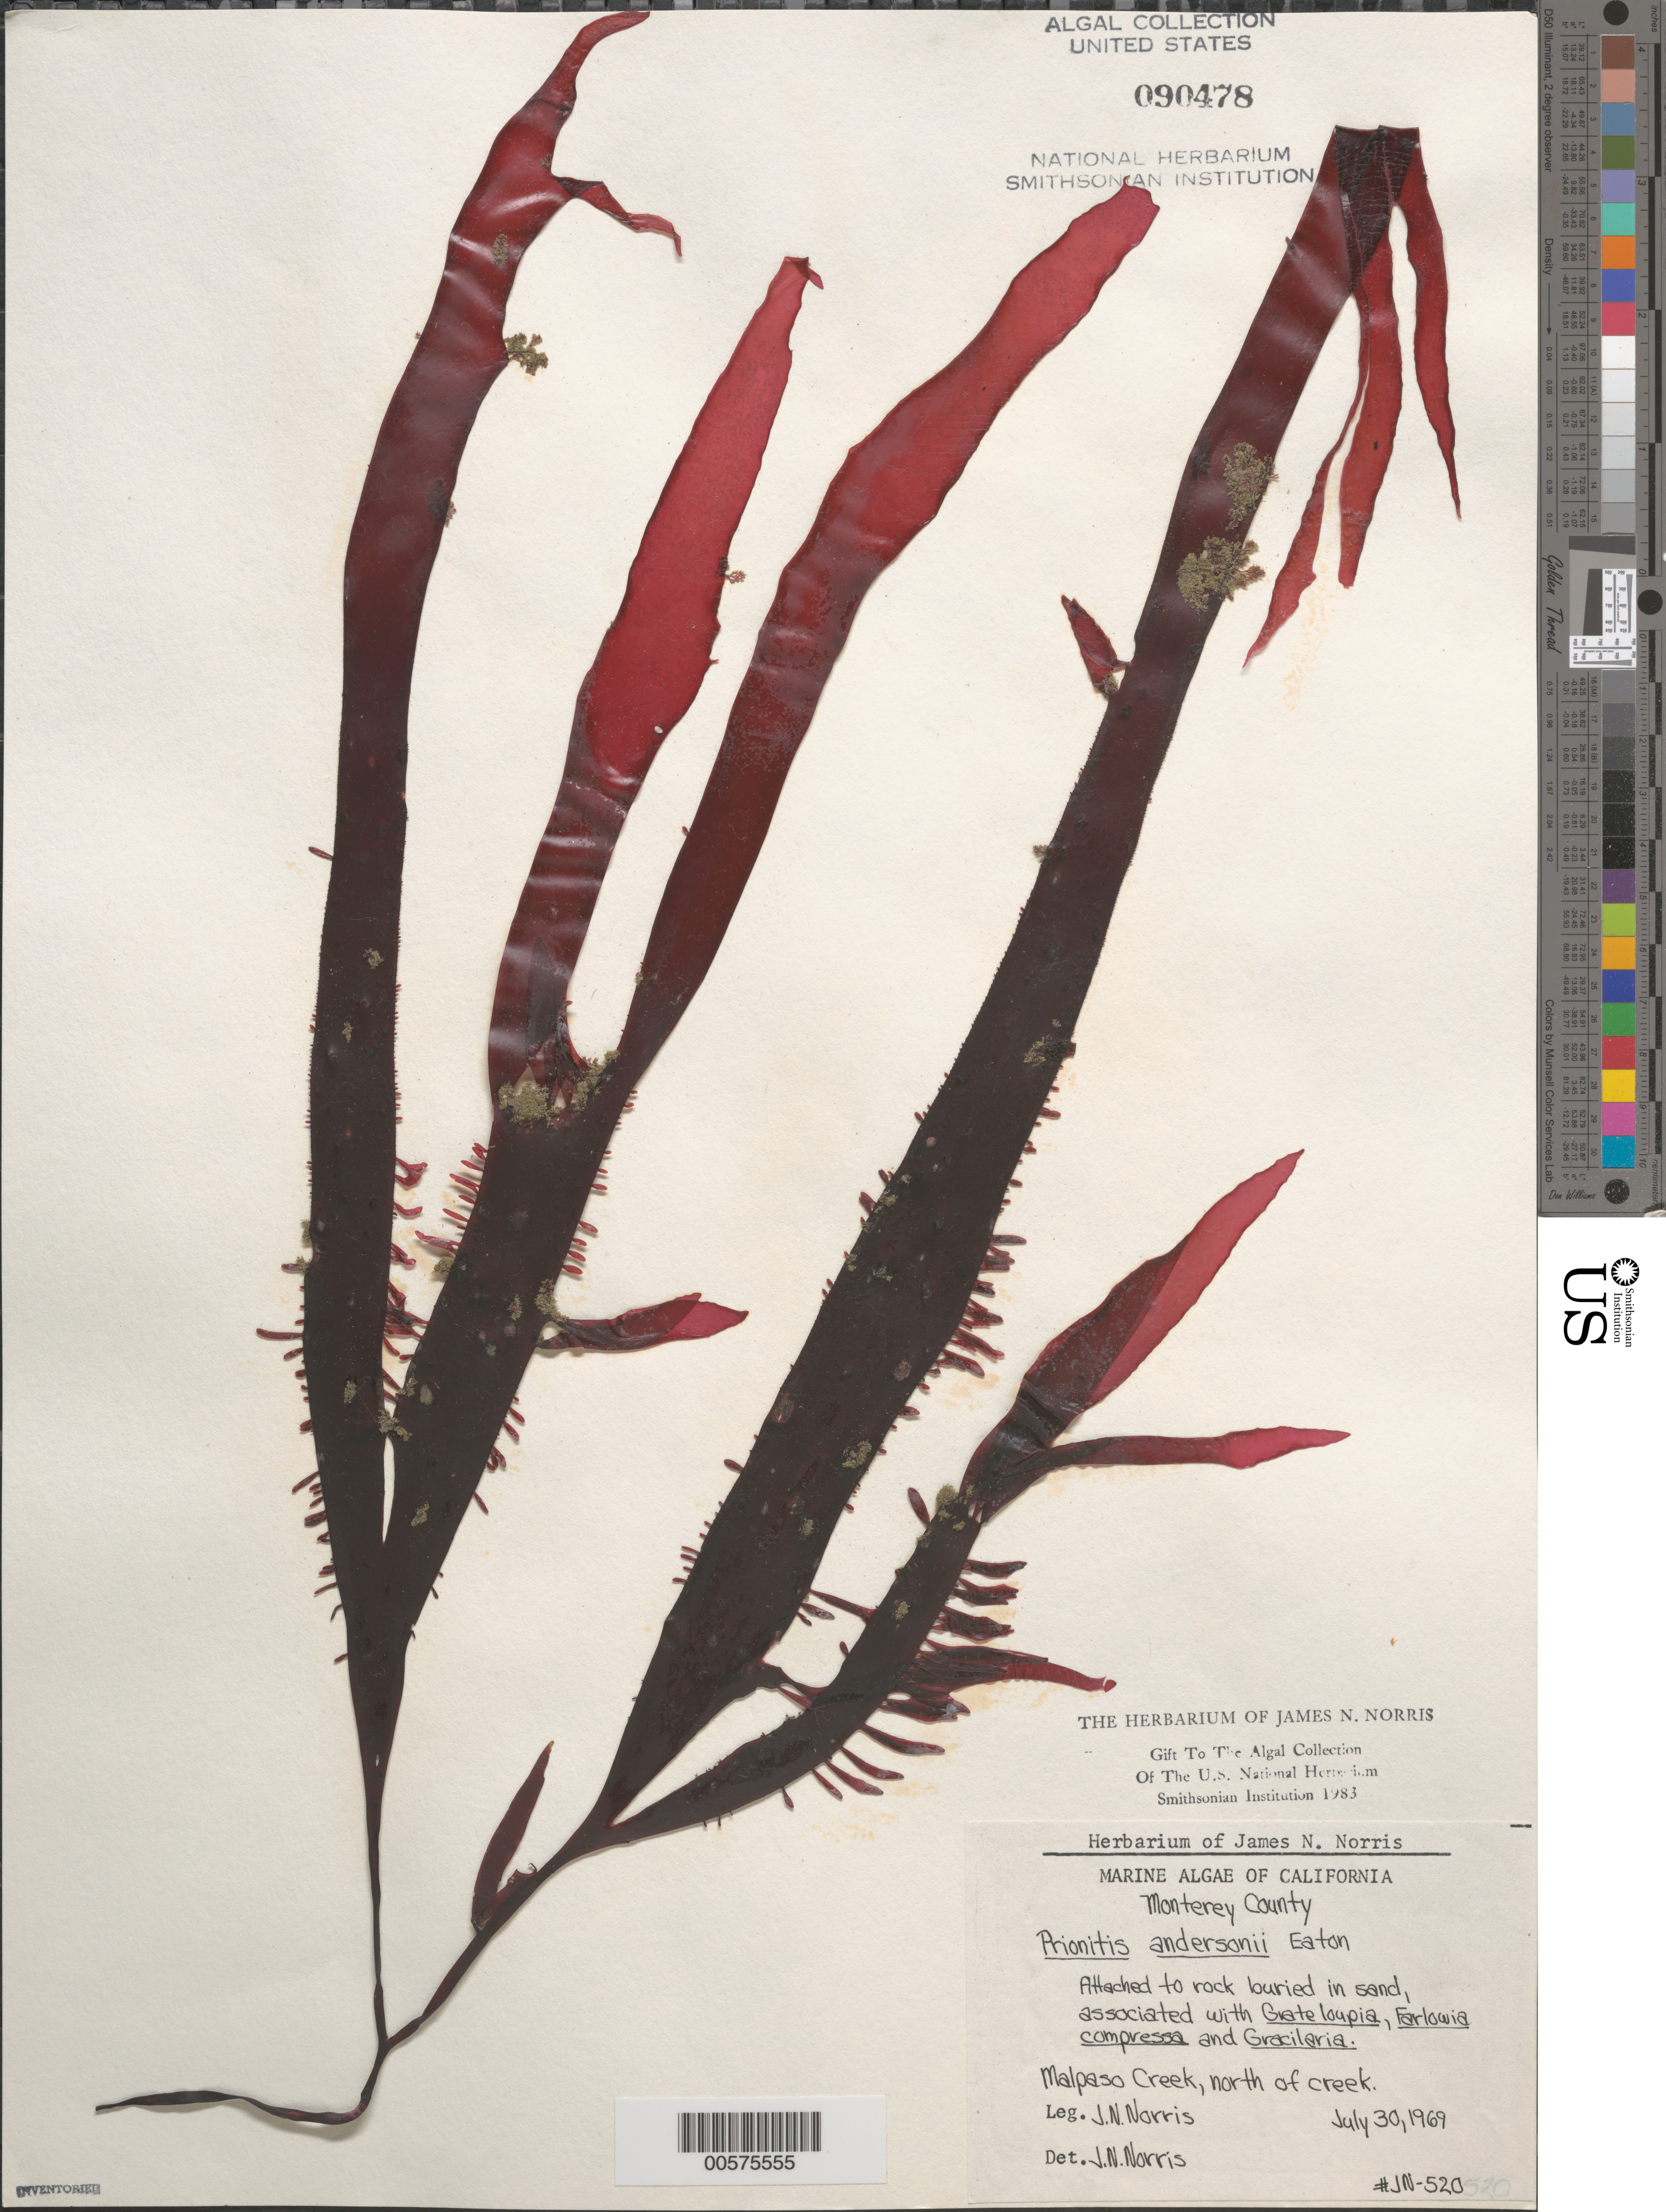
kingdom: Plantae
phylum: Rhodophyta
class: Florideophyceae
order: Cryptonemiales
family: Cryptonemiaceae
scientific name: Prionitis sternbergii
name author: (C. Agardh) J. Agardh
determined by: Algae name updating Project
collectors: J. N. Norris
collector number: JN-520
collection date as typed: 30 Jul 1969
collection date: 1969-07-30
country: United States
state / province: California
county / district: Monterey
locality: North of Malpaso Creek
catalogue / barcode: US 90478